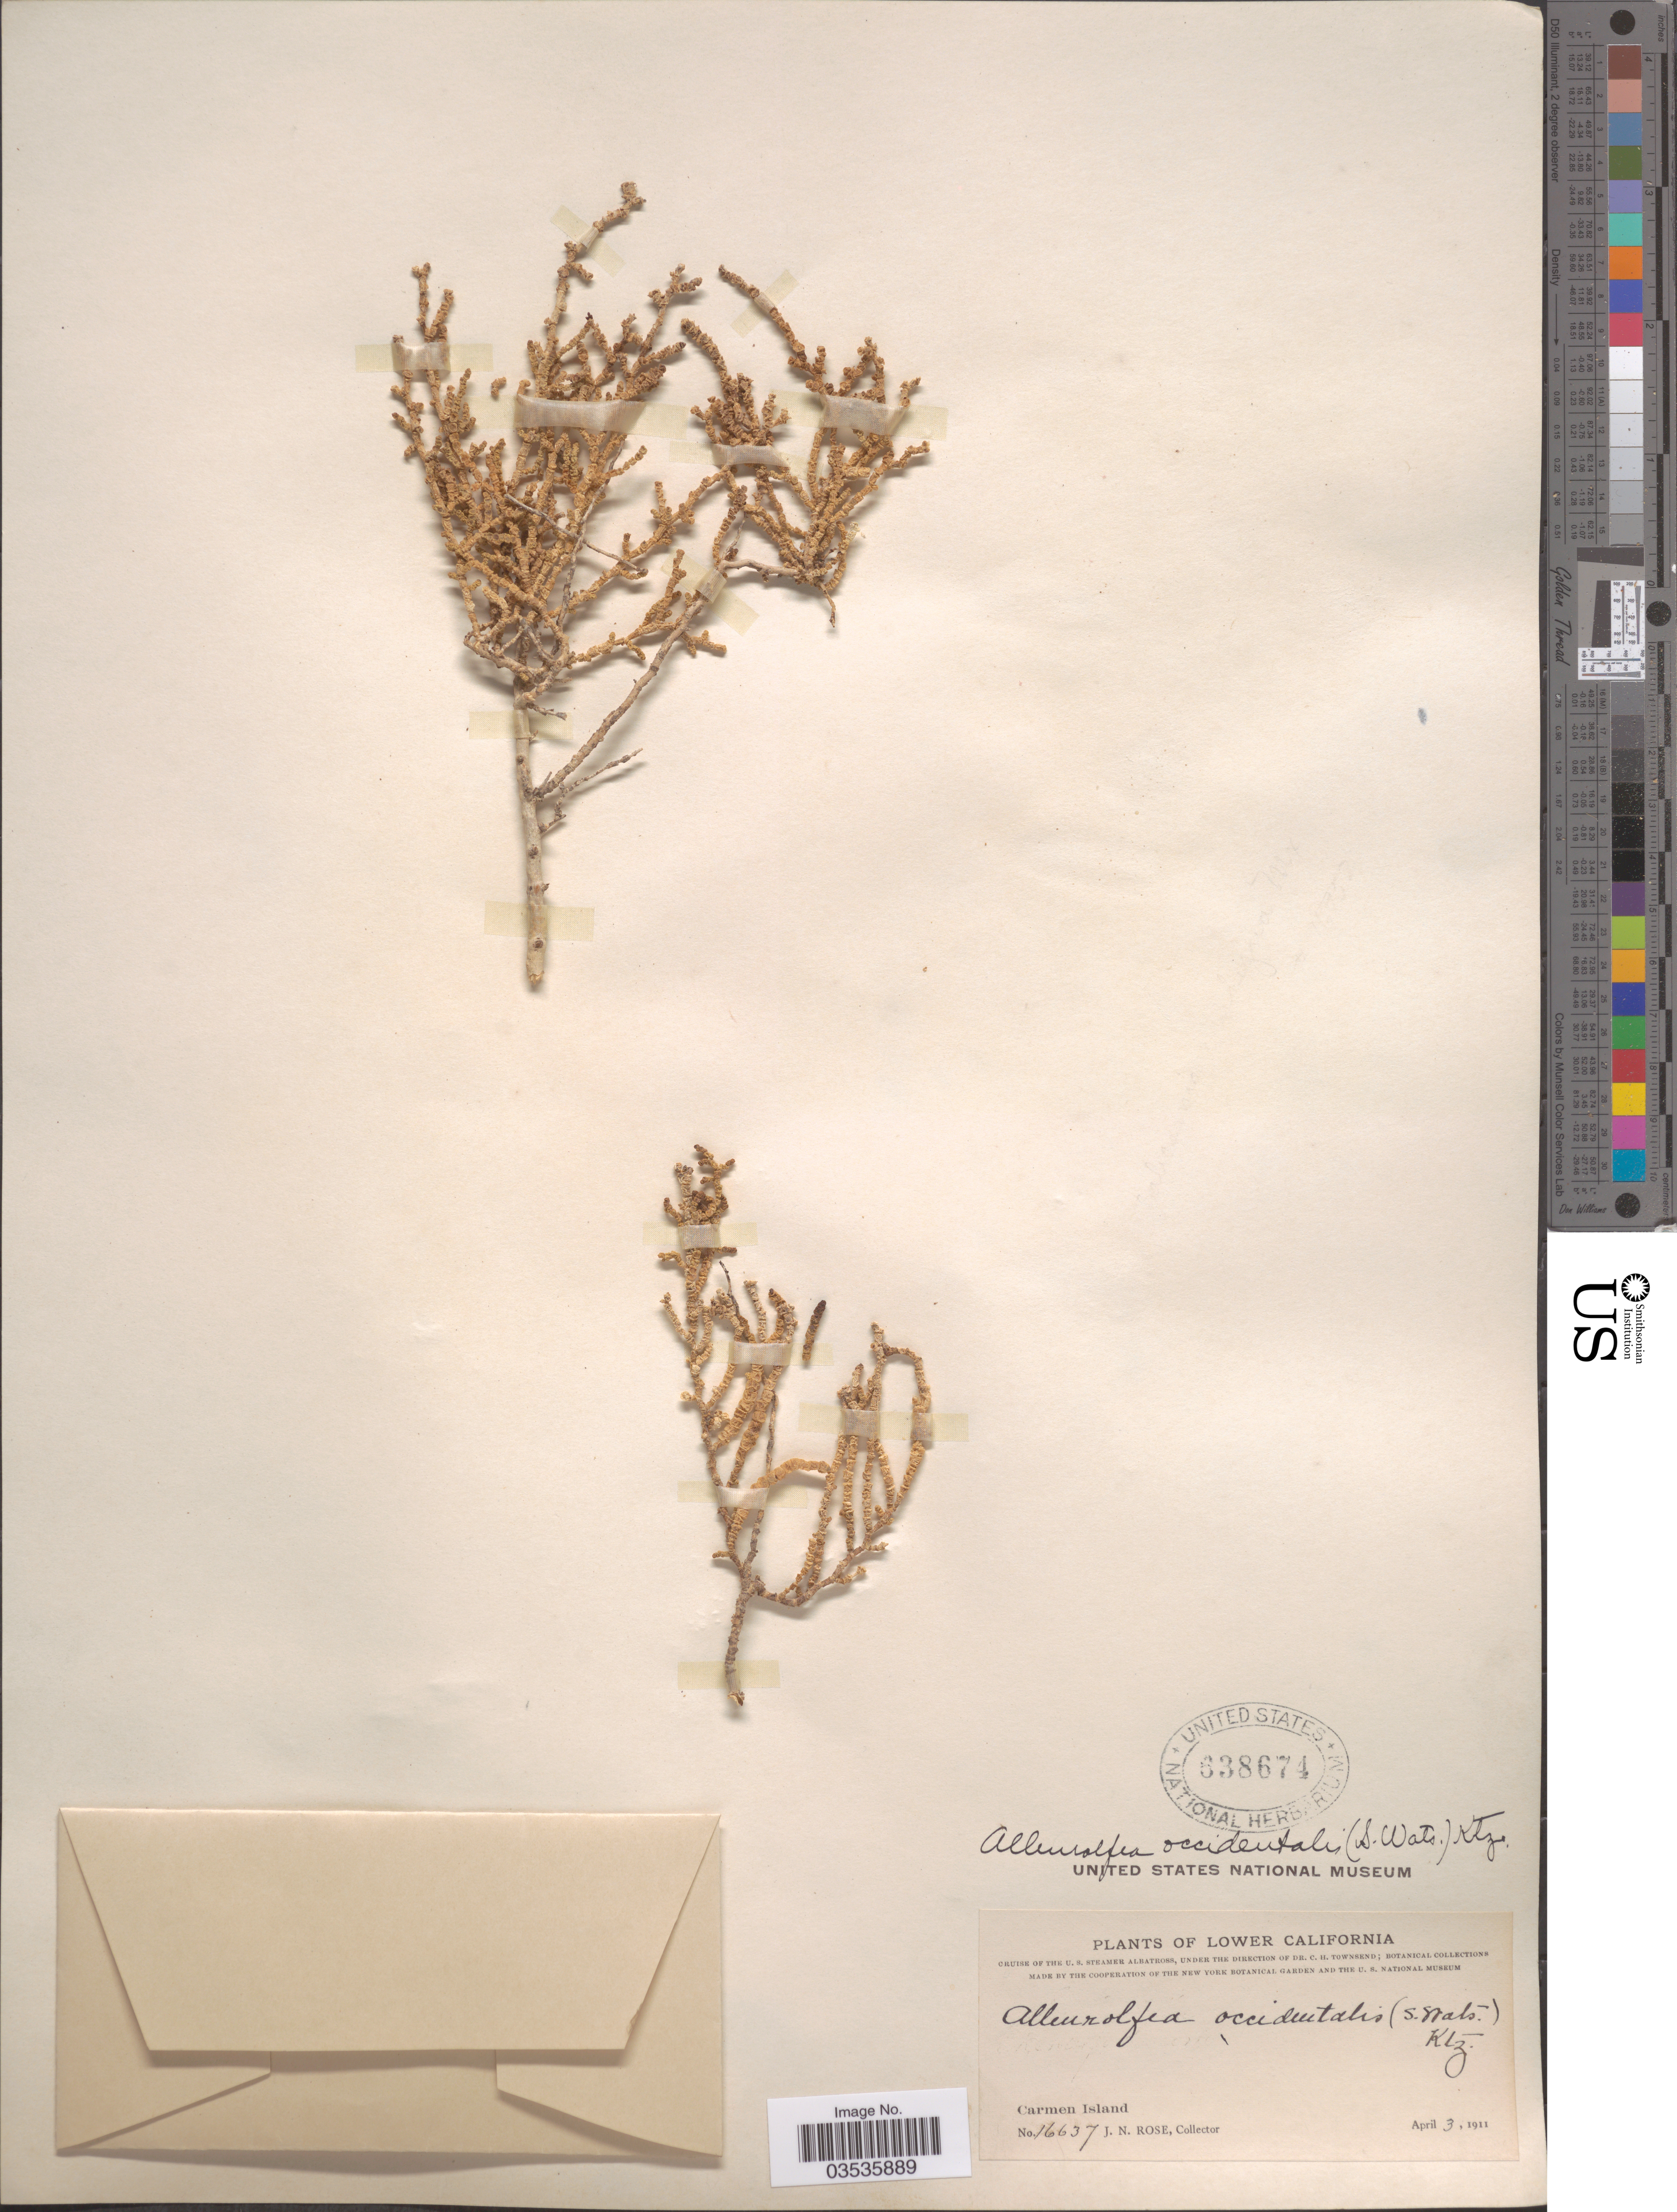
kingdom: Plantae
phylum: Tracheophyta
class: Magnoliopsida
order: Caryophyllales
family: Amaranthaceae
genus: Allenrolfea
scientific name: Allenrolfea occidentalis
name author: (S. Watson) Kuntze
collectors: J. N. Rose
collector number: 16637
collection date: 1911-04-03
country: Mexico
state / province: Baja California Sur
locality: Lower California. Carmen Island.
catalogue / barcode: US 638674